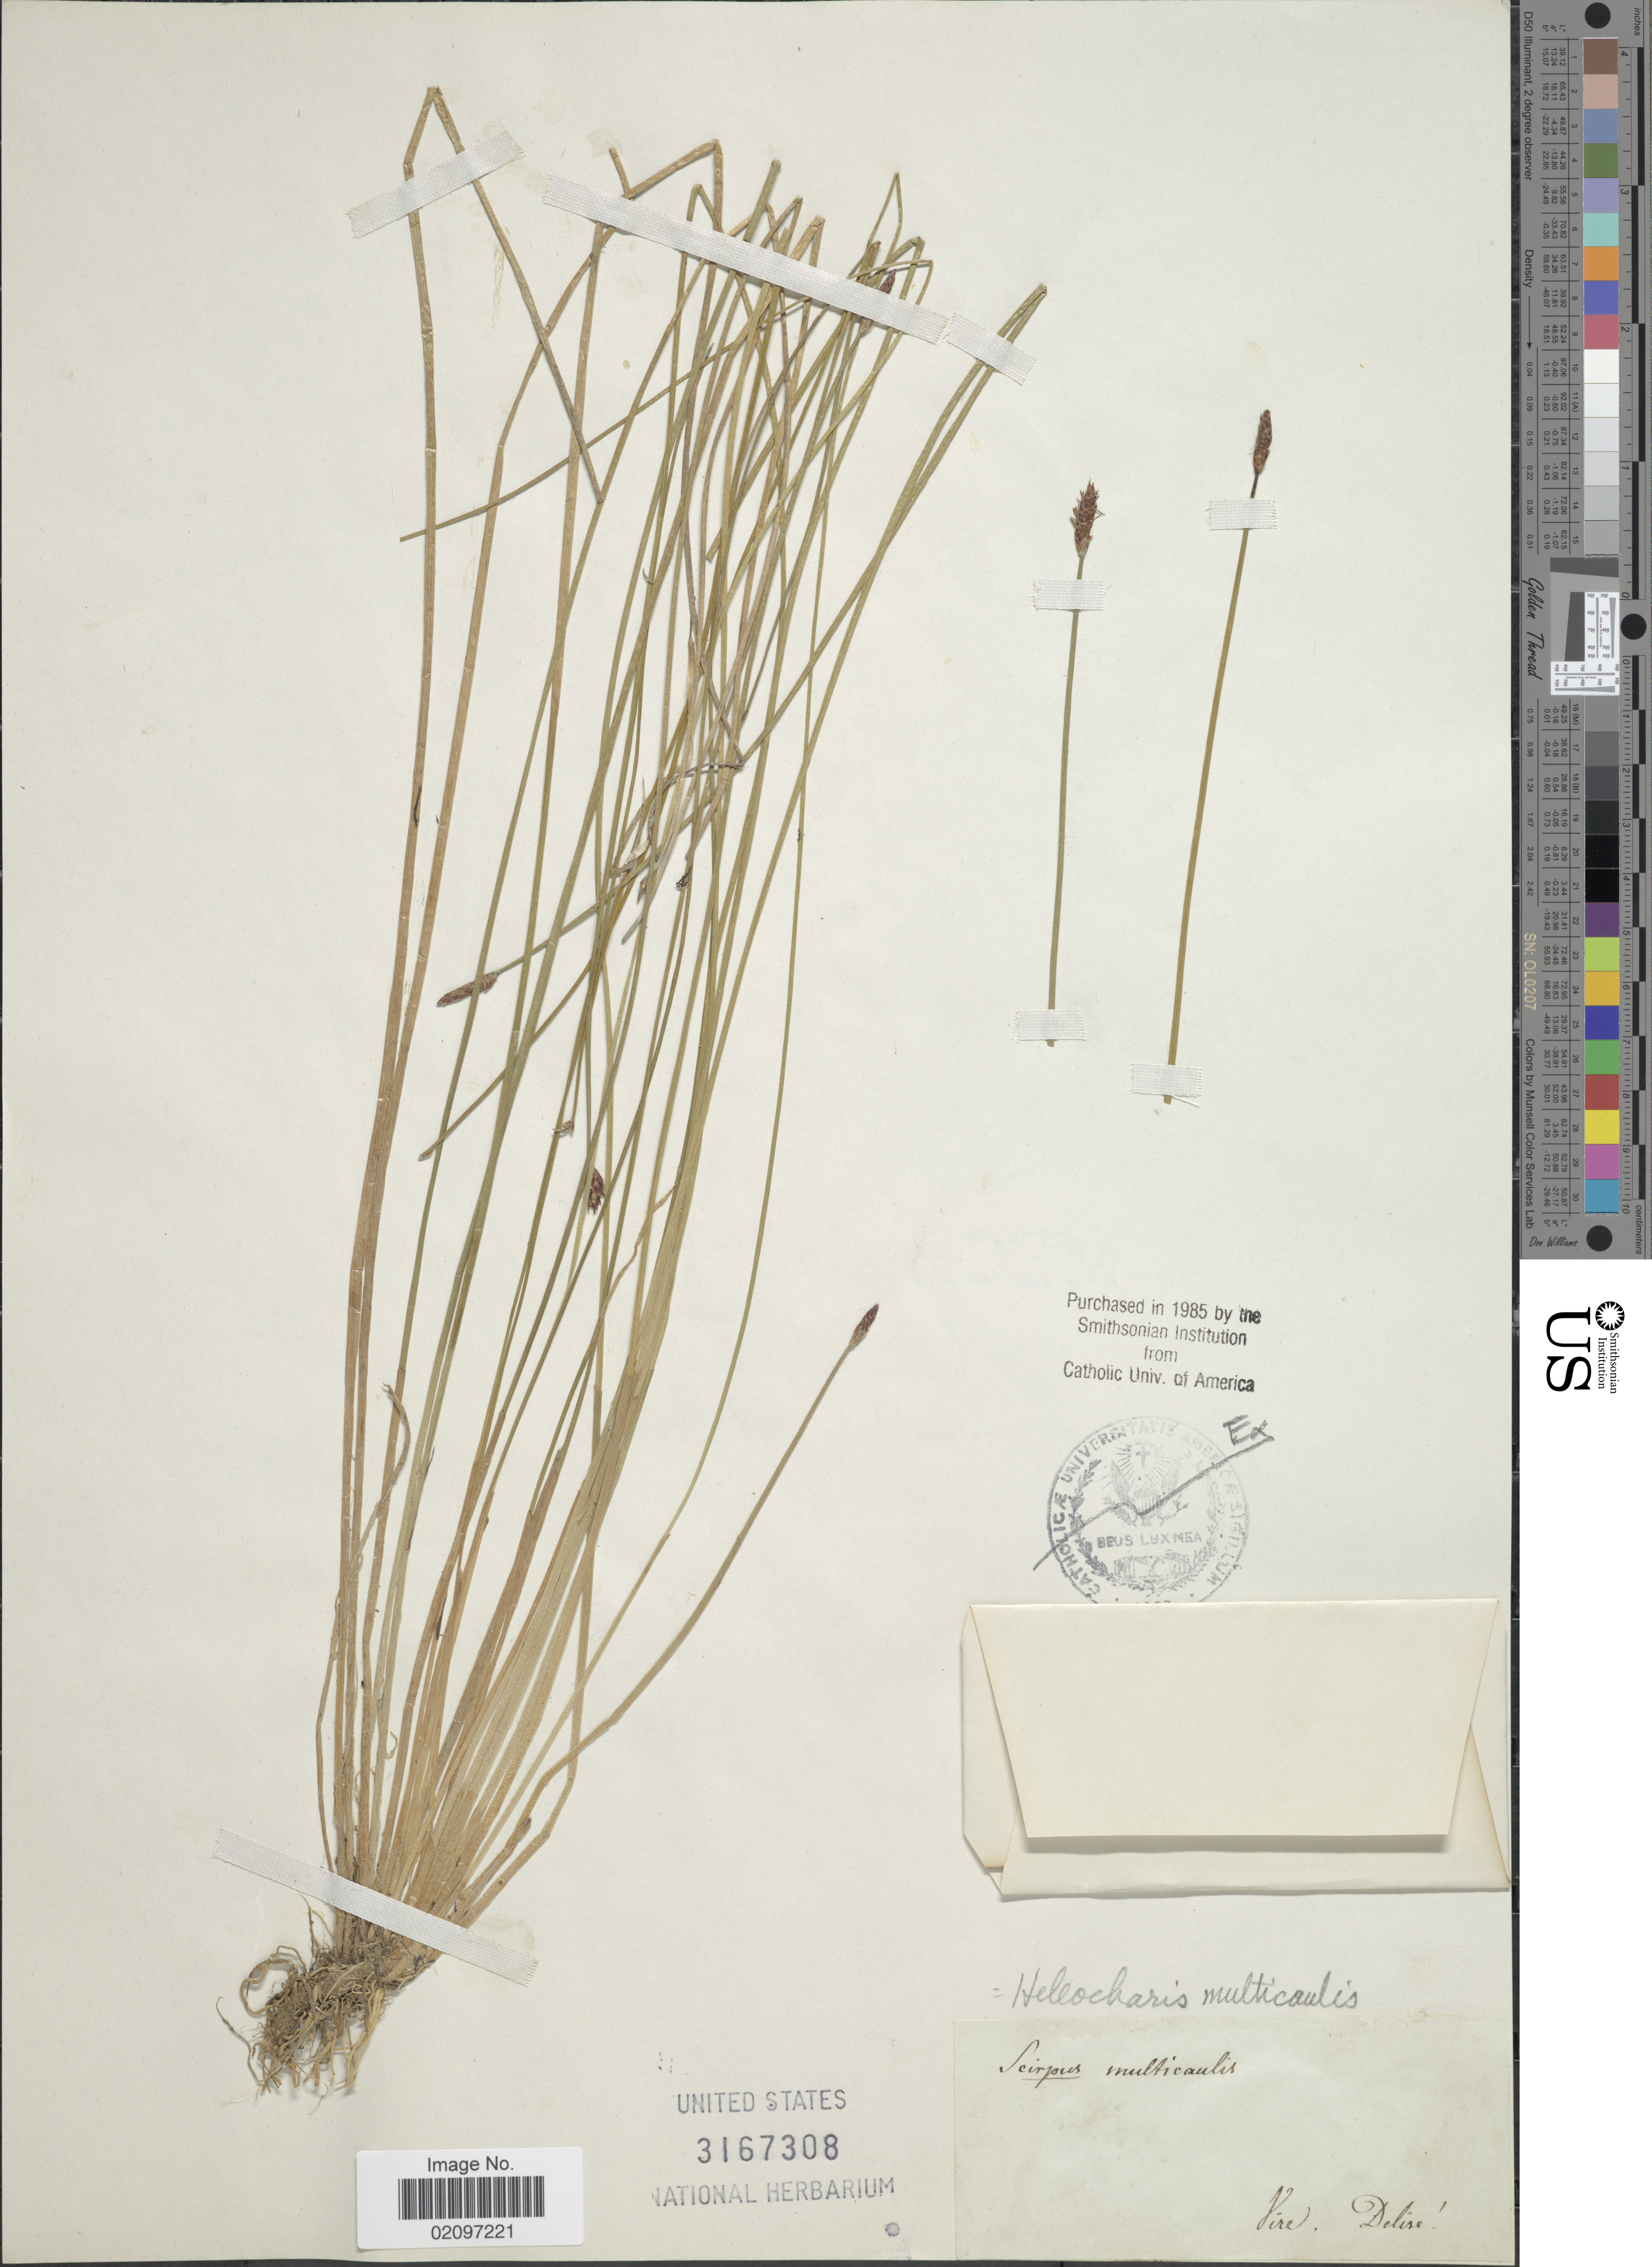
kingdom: Plantae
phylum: Tracheophyta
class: Liliopsida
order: Poales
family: Cyperaceae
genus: Eleocharis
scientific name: Eleocharis multicaulis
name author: (Sm.) Desv.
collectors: Delise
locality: Virc. [interpreted]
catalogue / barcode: US 3167308